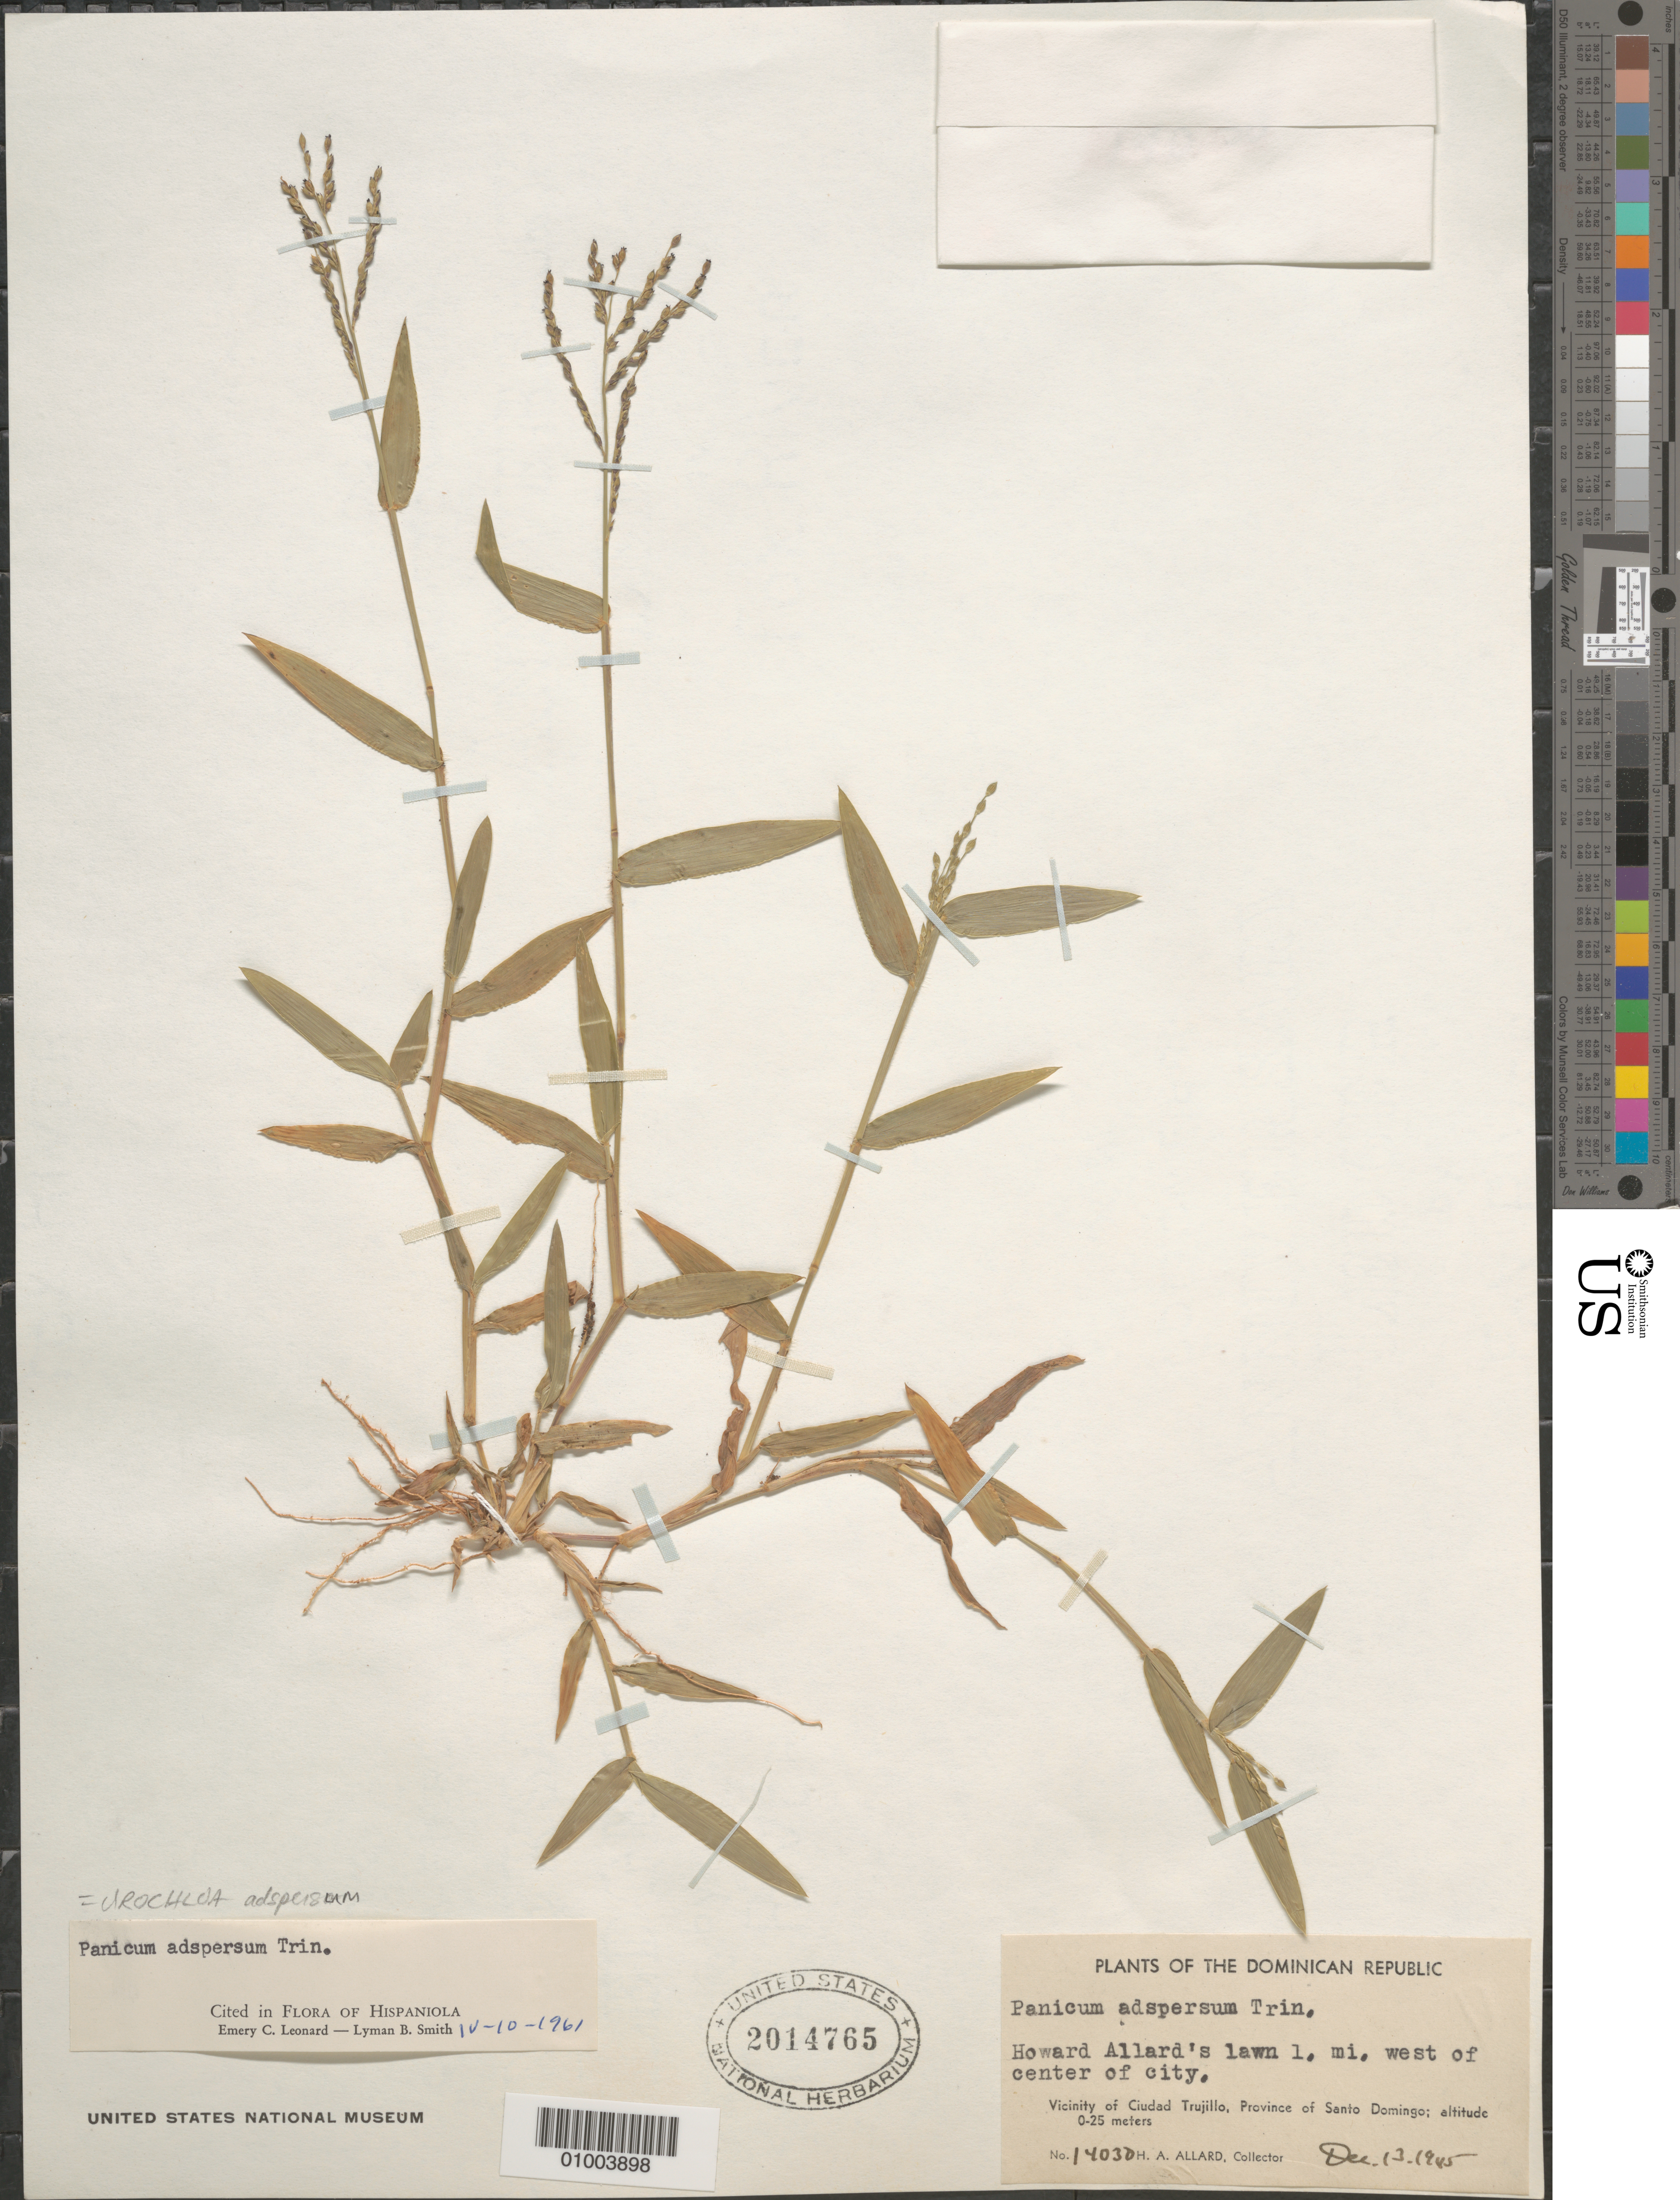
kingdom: Plantae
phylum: Tracheophyta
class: Liliopsida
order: Poales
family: Poaceae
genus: Urochloa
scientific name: Urochloa adspersa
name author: (Trin.) R.D. Webster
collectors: H. A. Allard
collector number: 14030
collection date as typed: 13 Dec 1945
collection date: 1945-12-13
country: Dominican Republic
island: Hispaniola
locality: Howard allard's lawn 1, mi, west of center of city. Vicinity of Ciudad Trujillo, Province of Santo Domingo;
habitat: on lawn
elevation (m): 0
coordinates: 0 N, 0 E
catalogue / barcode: US 2014765